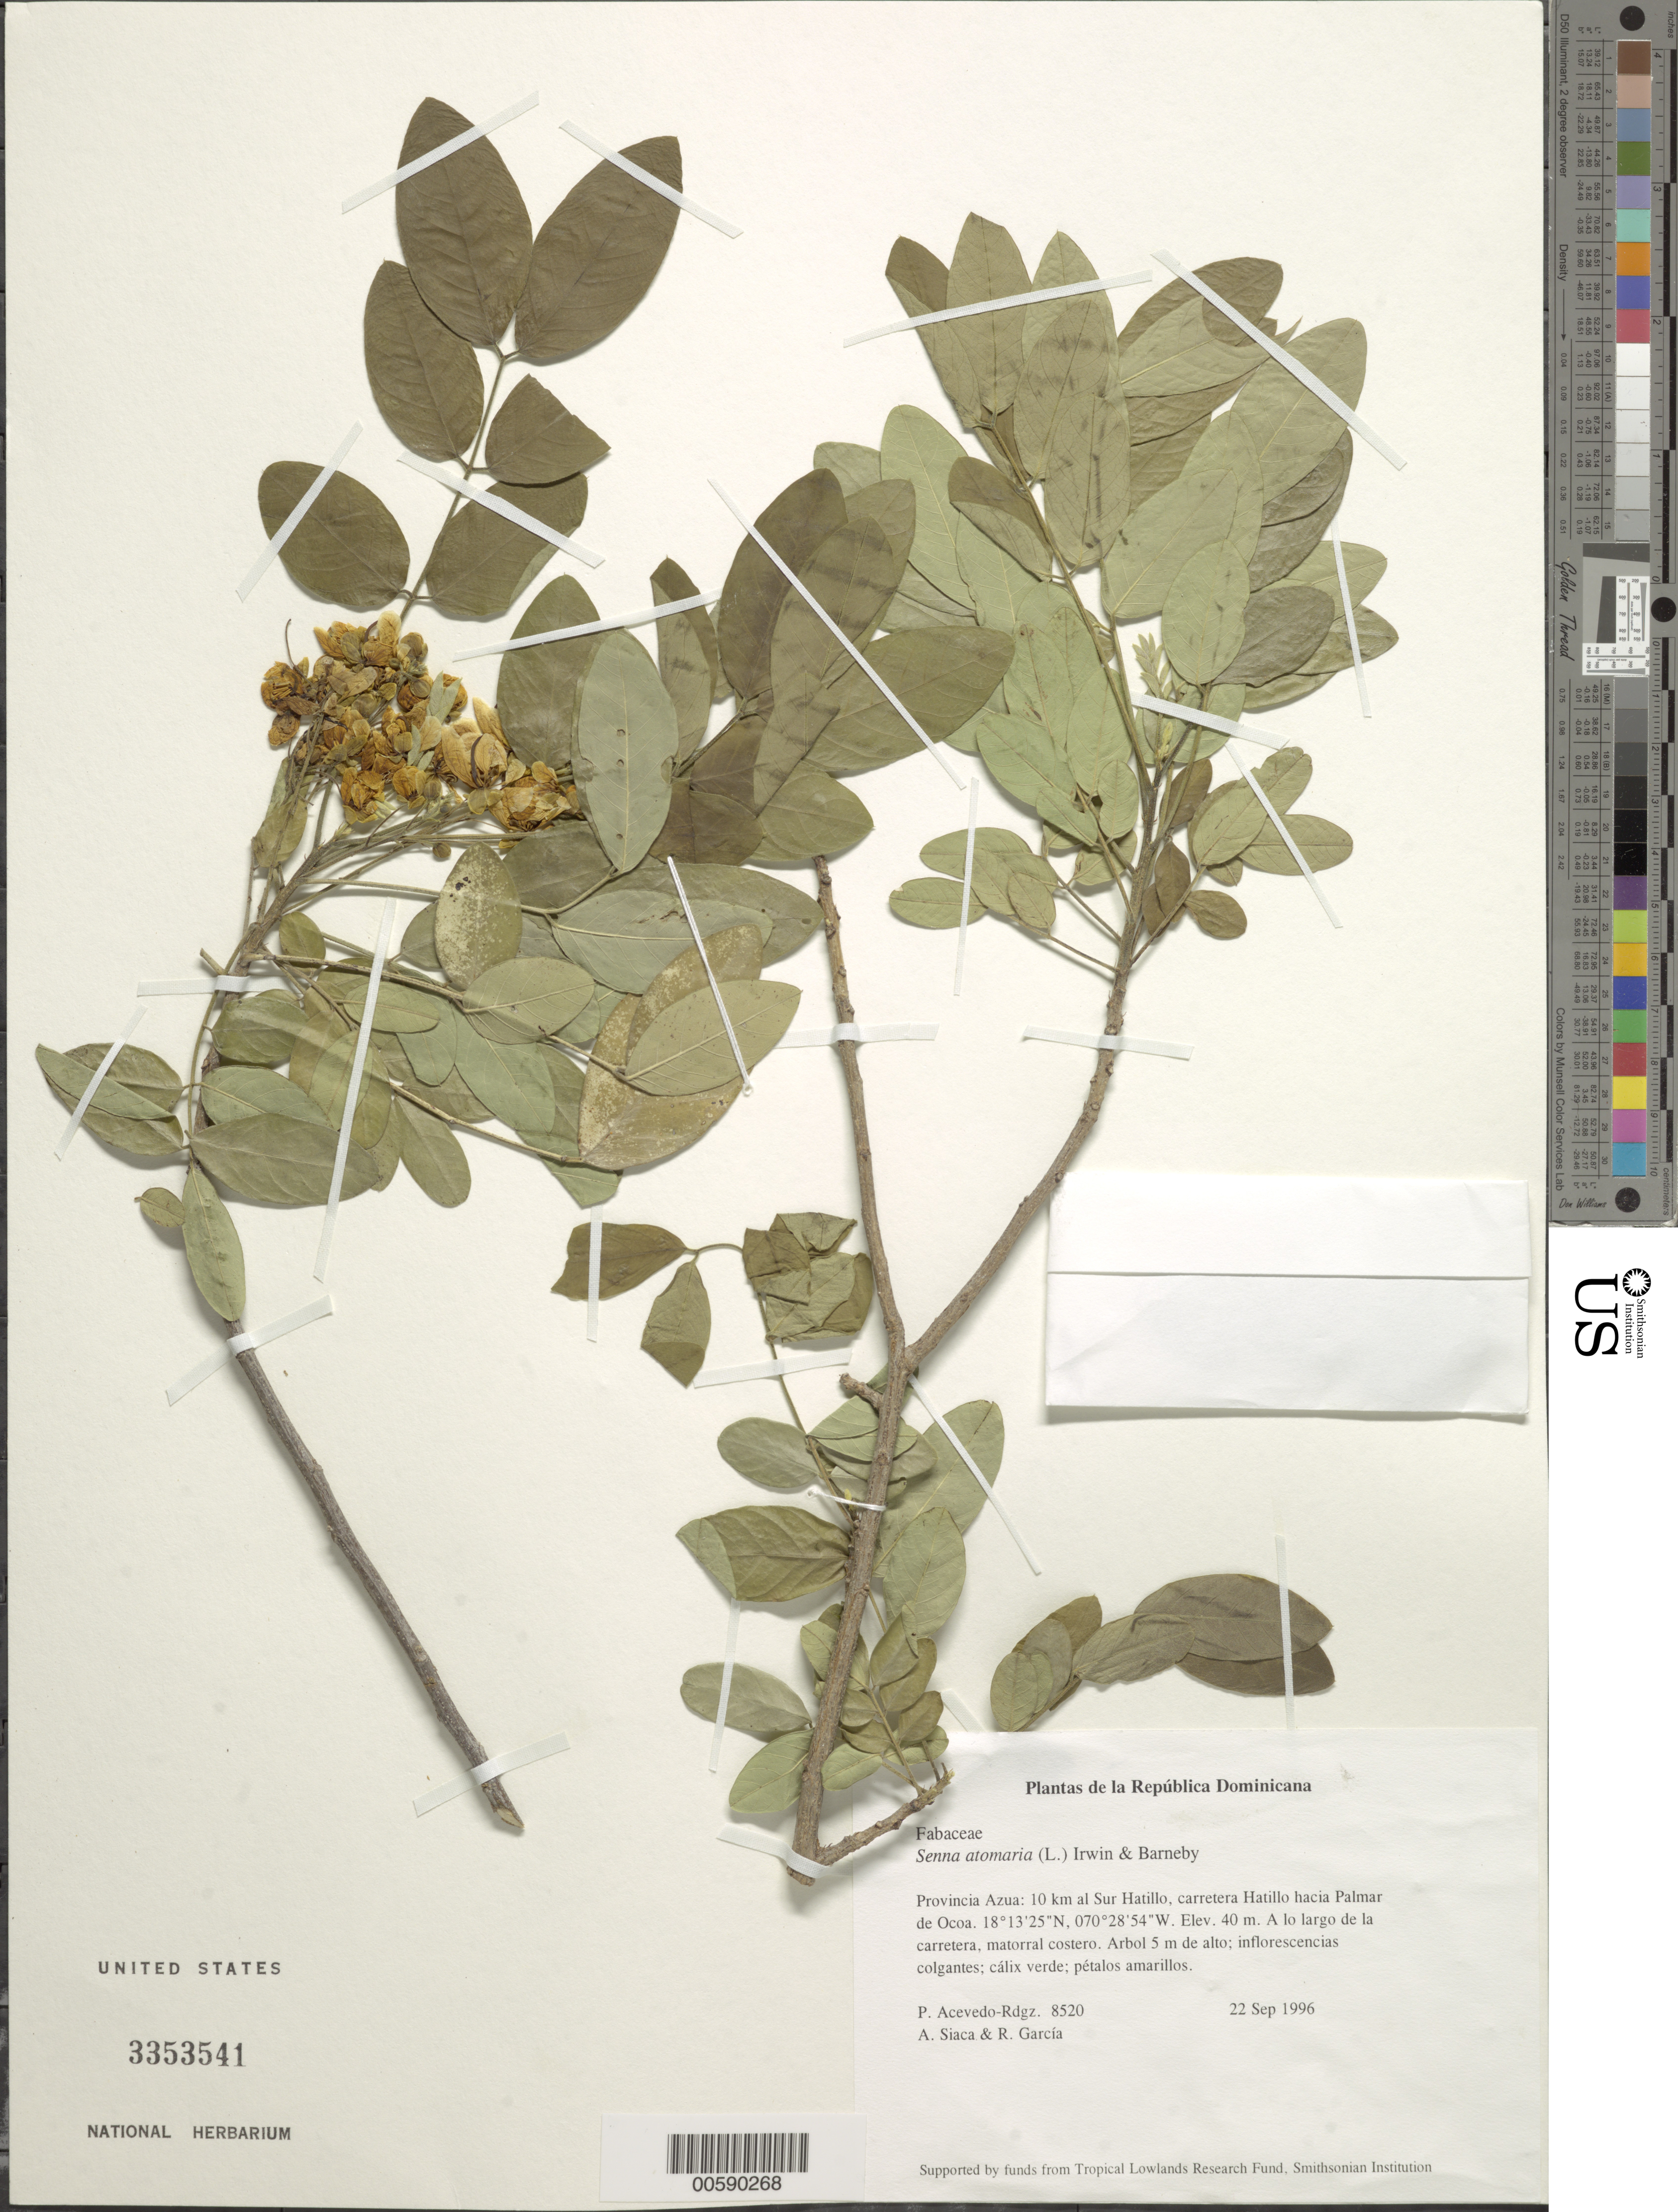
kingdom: Plantae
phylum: Tracheophyta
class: Magnoliopsida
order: Fabales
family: Fabaceae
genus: Senna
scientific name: Senna atomaria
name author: (L.) H.S. Irwin & Barneby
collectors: P. Acevedo-Rodr., A. Siaca & R. G. García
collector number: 8520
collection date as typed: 22 Sep 1996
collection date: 1996-09-22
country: Dominican Republic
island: Hispaniola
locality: Provincia Azua: 10 km al Sur Hatillo, carretera Hatillo hacia Palmar de Ocoa.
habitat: A lo largo de la carretera, matorral costero.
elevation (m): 40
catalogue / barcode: US 3353541